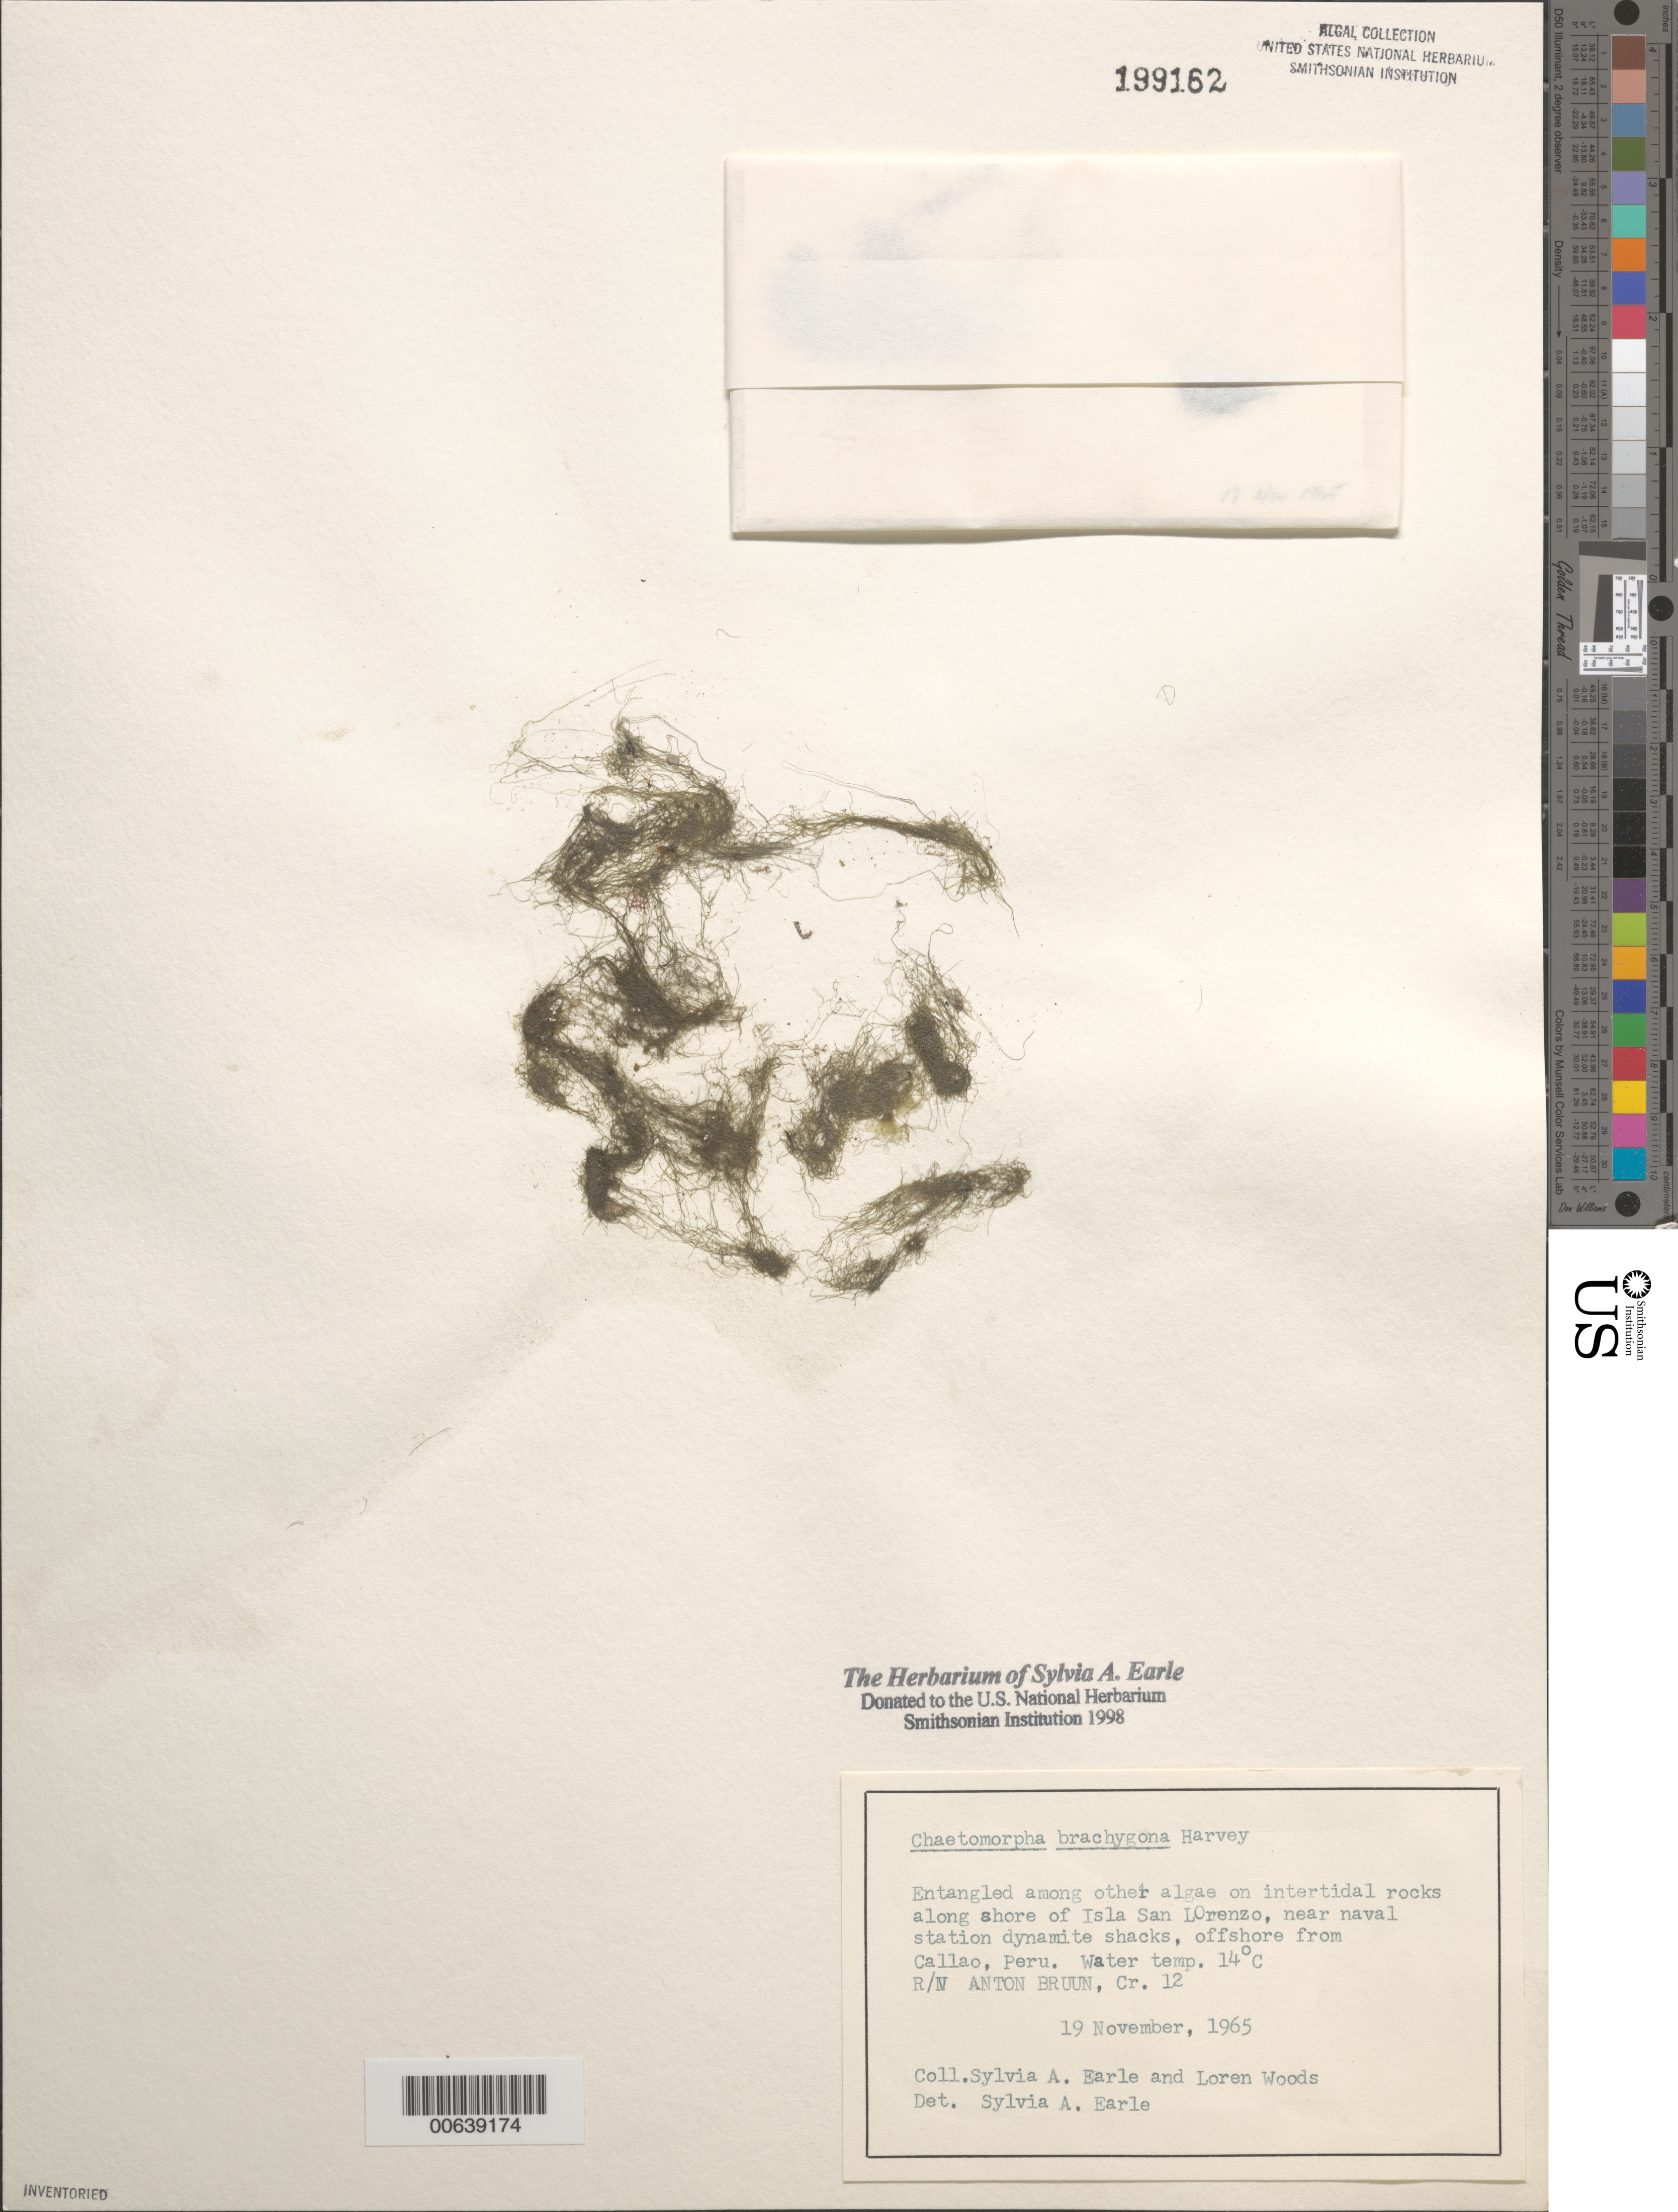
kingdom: Plantae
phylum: Chlorophyta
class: Ulvophyceae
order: Cladophorales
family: Cladophoraceae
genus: Chaetomorpha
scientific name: Chaetomorpha brachygona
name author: Harv.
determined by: Earle, S. A.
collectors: S. A. Earle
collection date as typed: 19 Nov 1965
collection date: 1965-11-19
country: Peru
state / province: Callao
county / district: Callao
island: Isla San Lorenzo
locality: Off Callao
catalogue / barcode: US 199162